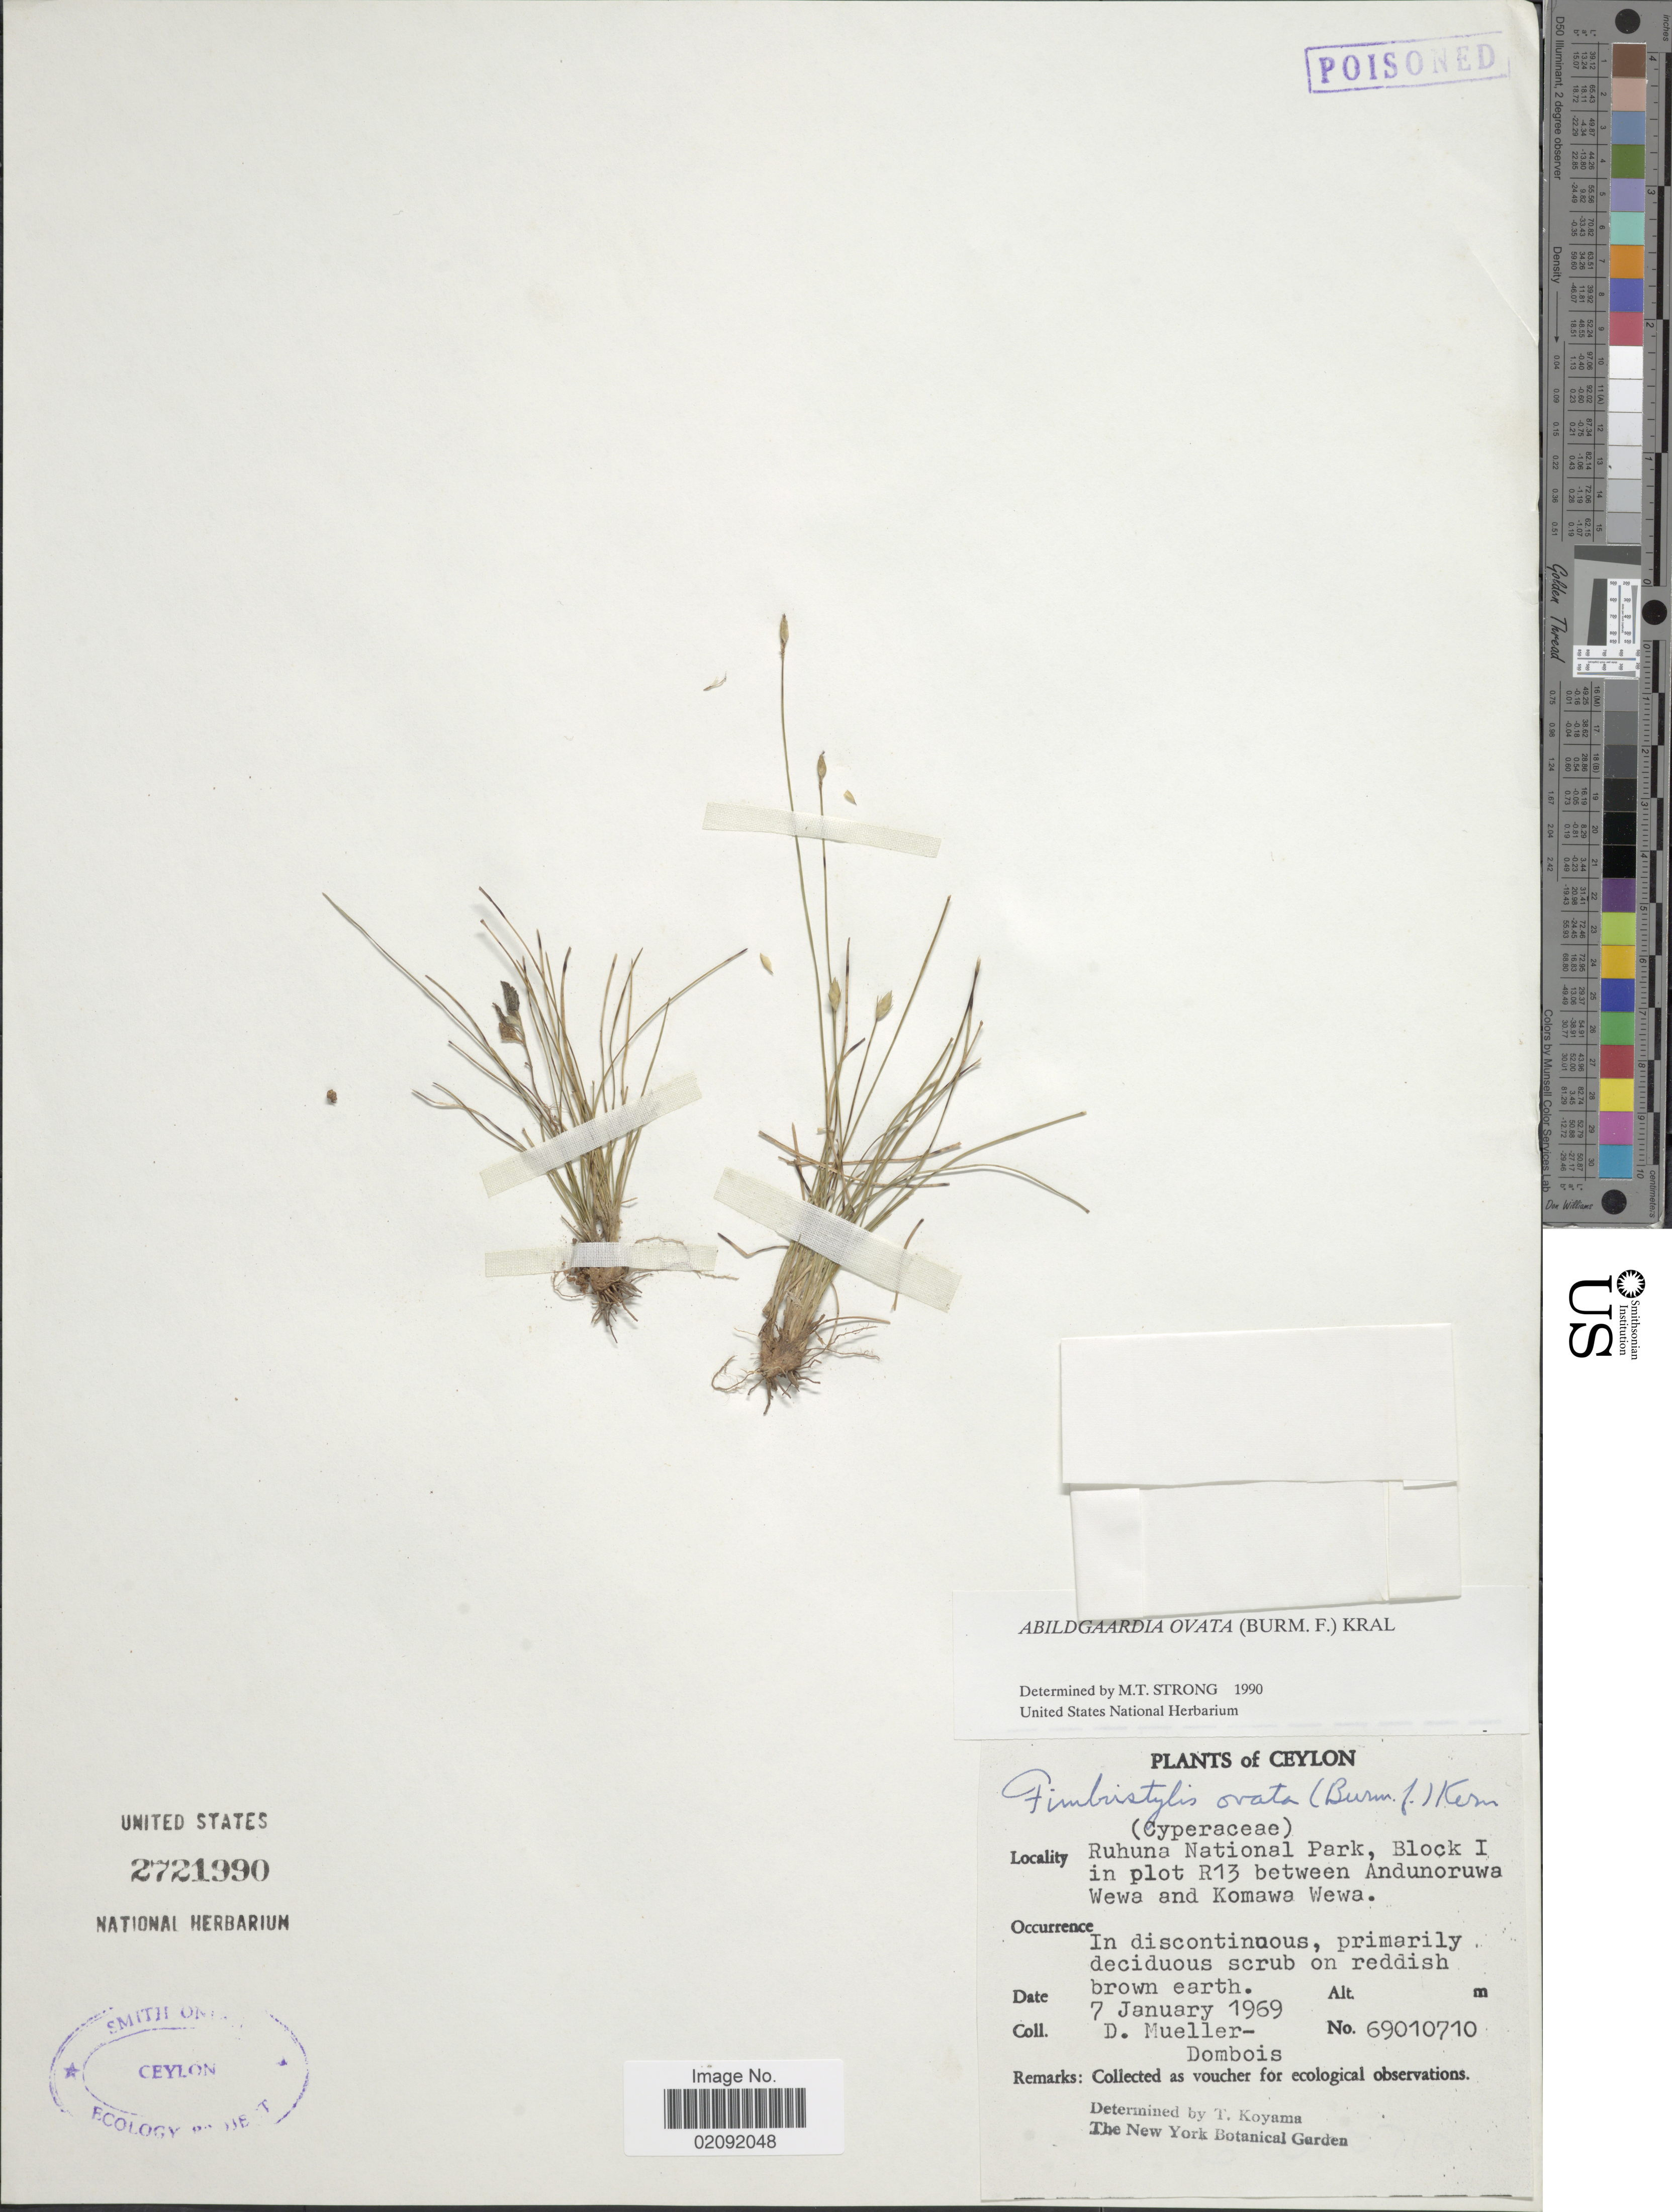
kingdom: Plantae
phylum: Tracheophyta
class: Liliopsida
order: Poales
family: Cyperaceae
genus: Abildgaardia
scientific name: Abildgaardia ovata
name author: (Burm. f.) Kral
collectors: D. Mueller-Dombois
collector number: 69010710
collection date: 1969-01-07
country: Sri Lanka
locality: Ceylon, Ruhuna National Park, Block I in plot R13 between Andunoruwa Wewa and Komaa Wewa.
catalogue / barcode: US 2721990